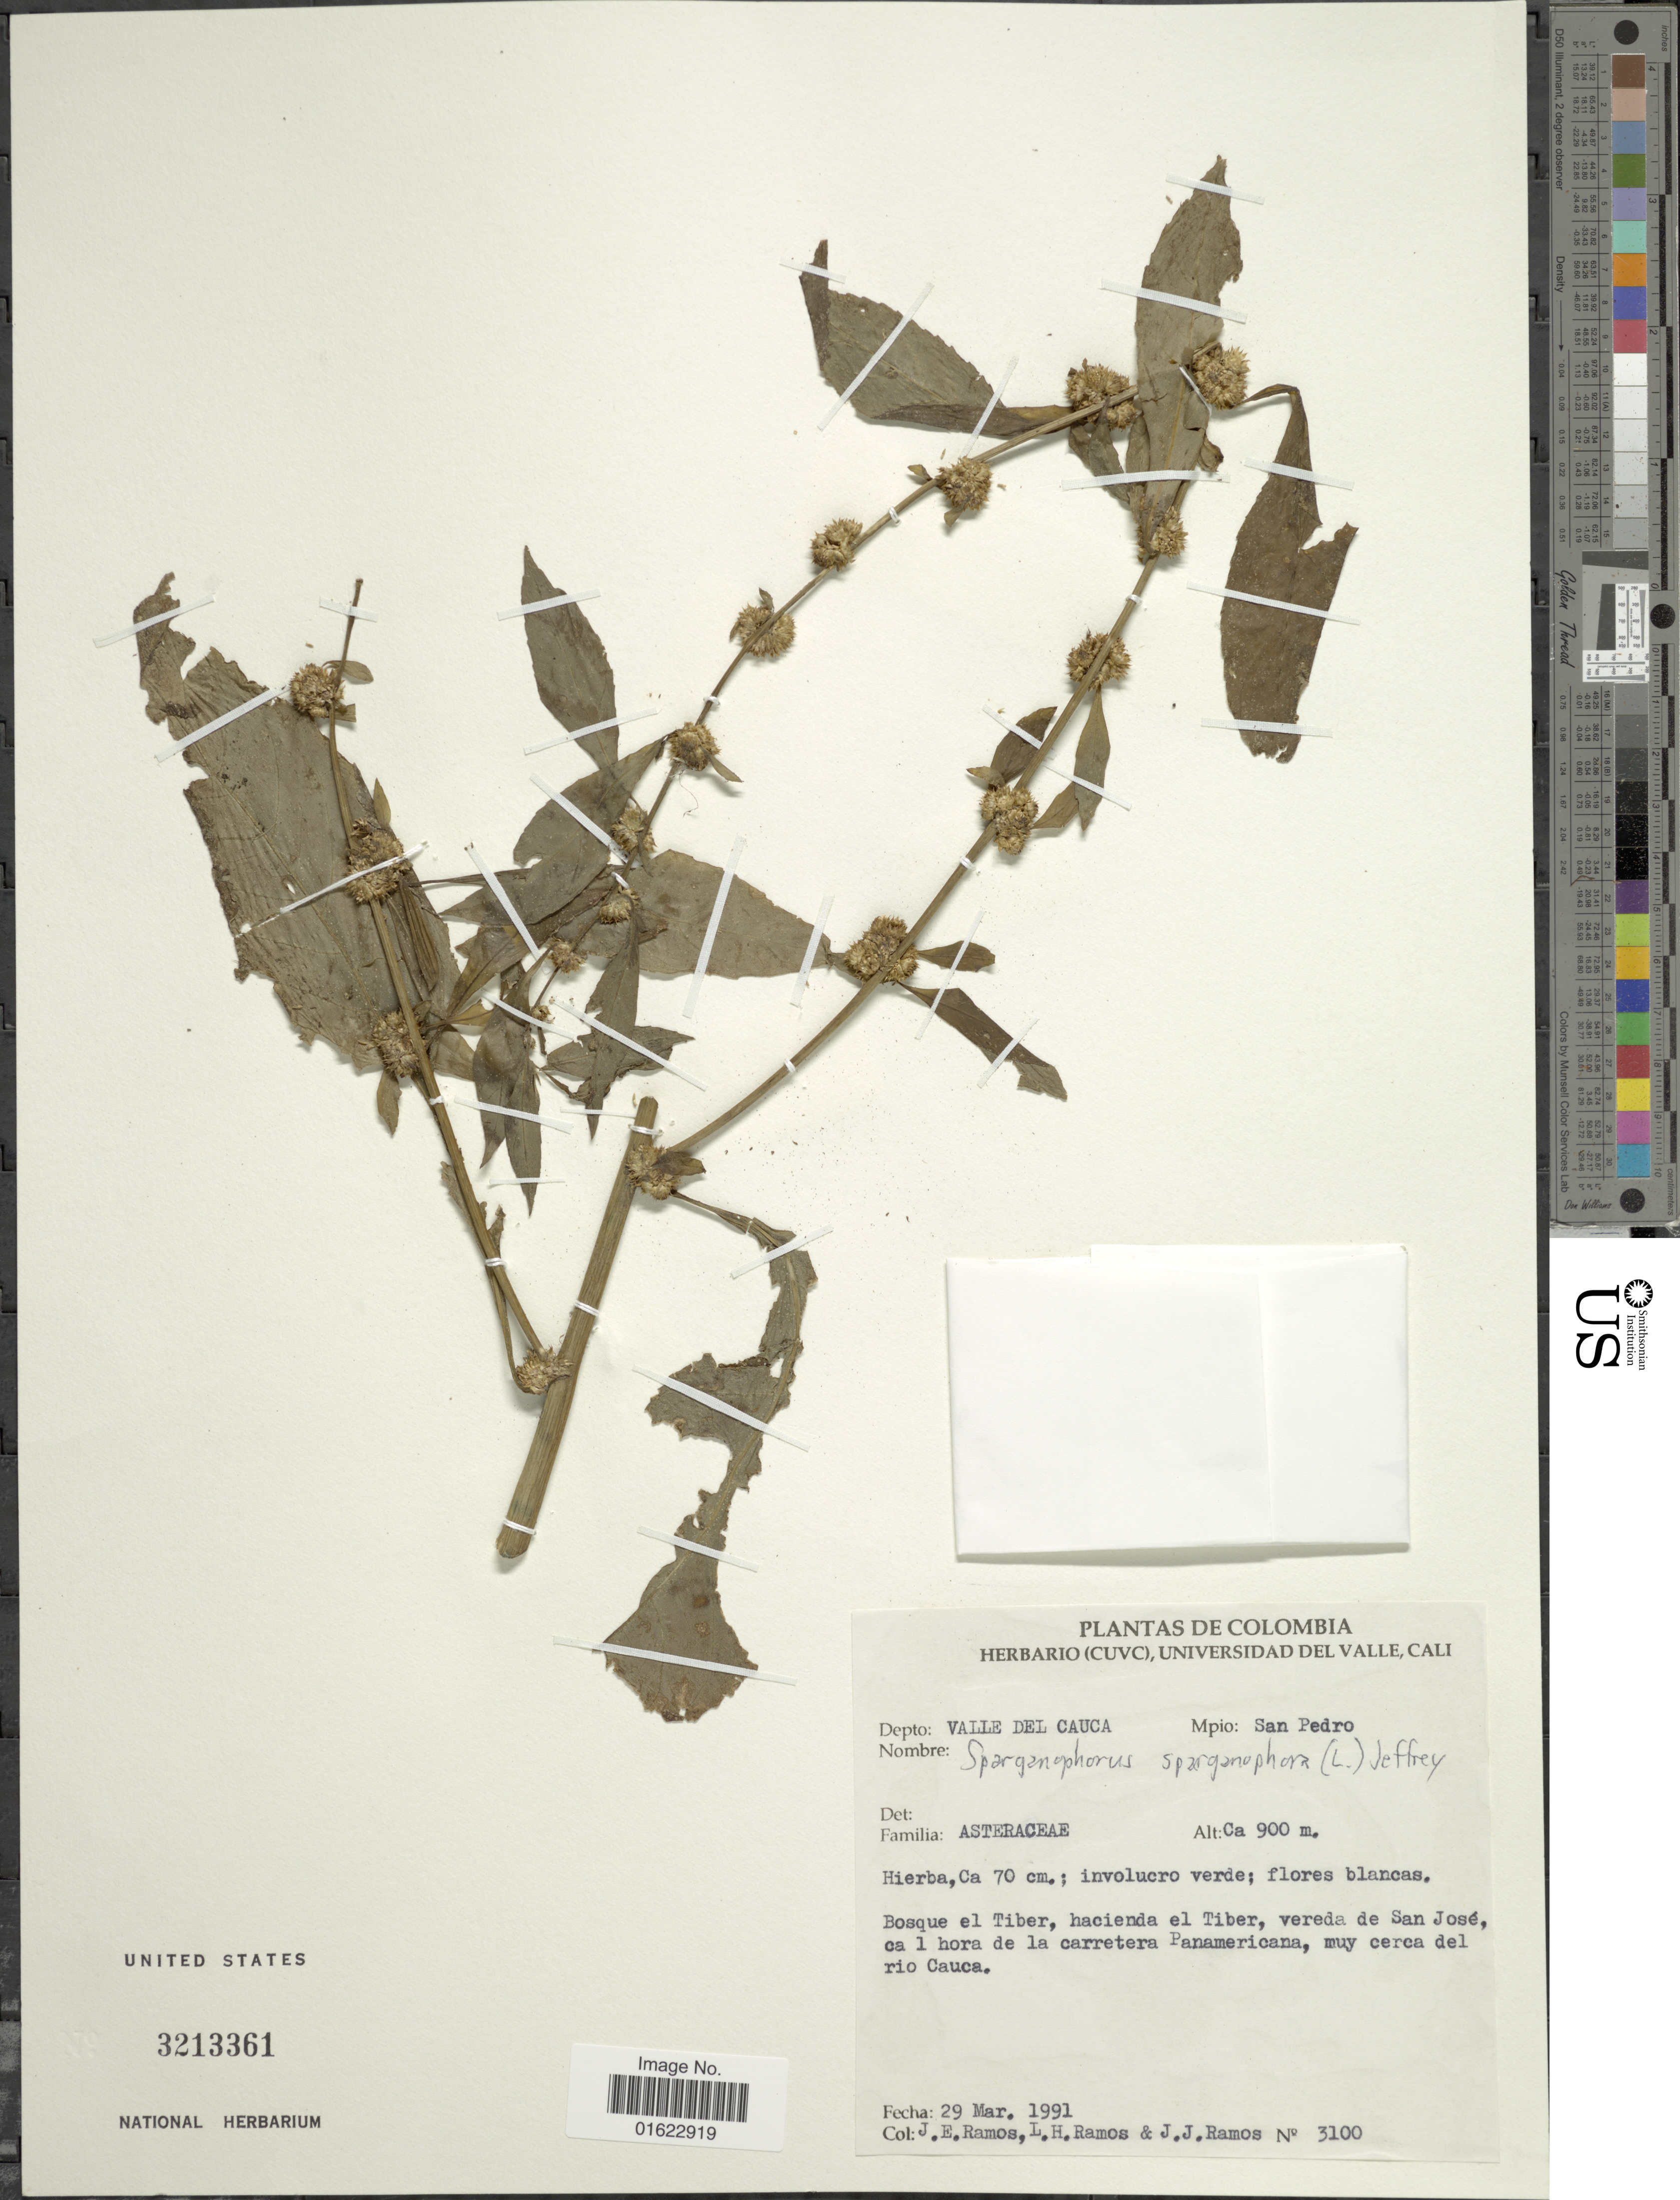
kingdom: Plantae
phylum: Tracheophyta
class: Magnoliopsida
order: Asterales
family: Asteraceae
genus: Struchium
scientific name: Struchium sparganophorum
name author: (L.) Kuntze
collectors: J. E. Ramos, L. Ramos & J. J. Ramos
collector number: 3100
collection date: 1991-03-29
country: Colombia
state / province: Valle del Cauca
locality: Colombia. Valle del Cauca. Mpio: San Pedro. Bosque el Tiber, hacienda el Tiber, Vereda de San Jose, ca 1 hora de la carretera Panamericana, muy cerca del rio Cauca.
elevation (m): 900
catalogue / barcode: US 3213361